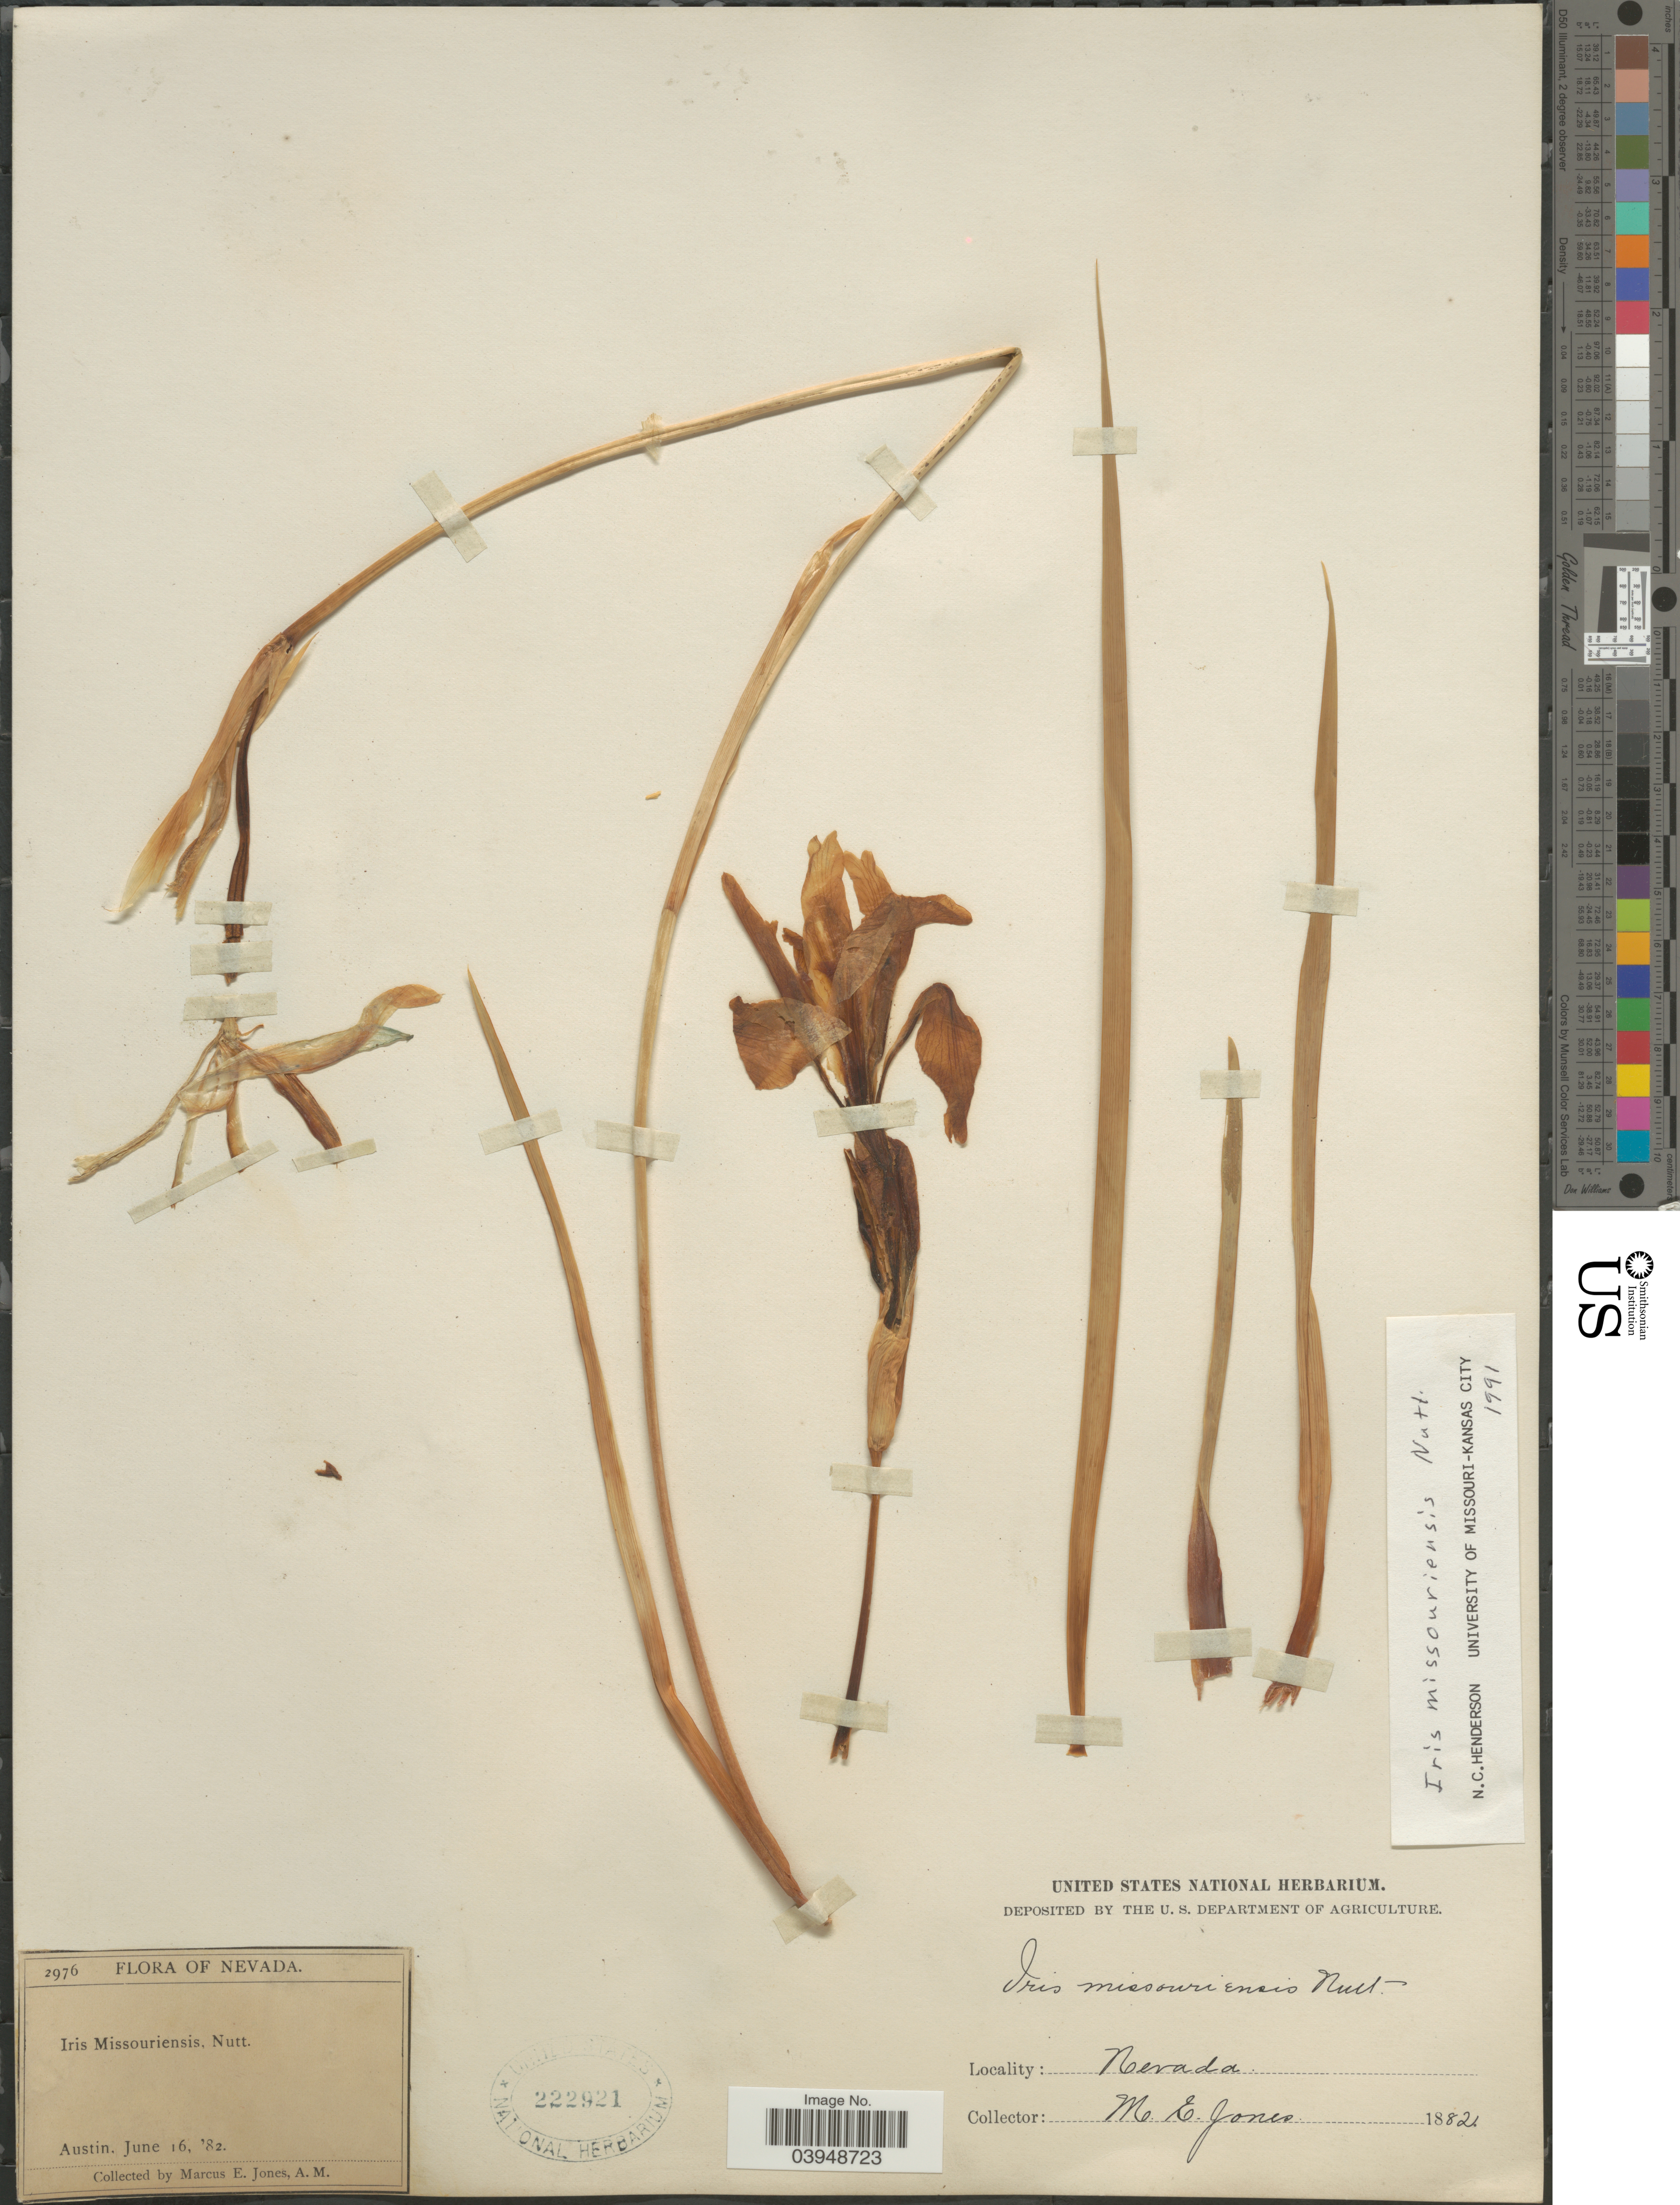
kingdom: Plantae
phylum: Tracheophyta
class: Liliopsida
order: Asparagales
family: Iridaceae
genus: Iris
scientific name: Iris missouriensis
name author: Nutt.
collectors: M. E. Jones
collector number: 2976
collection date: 1882-06-16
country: United States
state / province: Nevada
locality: Austin.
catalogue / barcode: US 222921